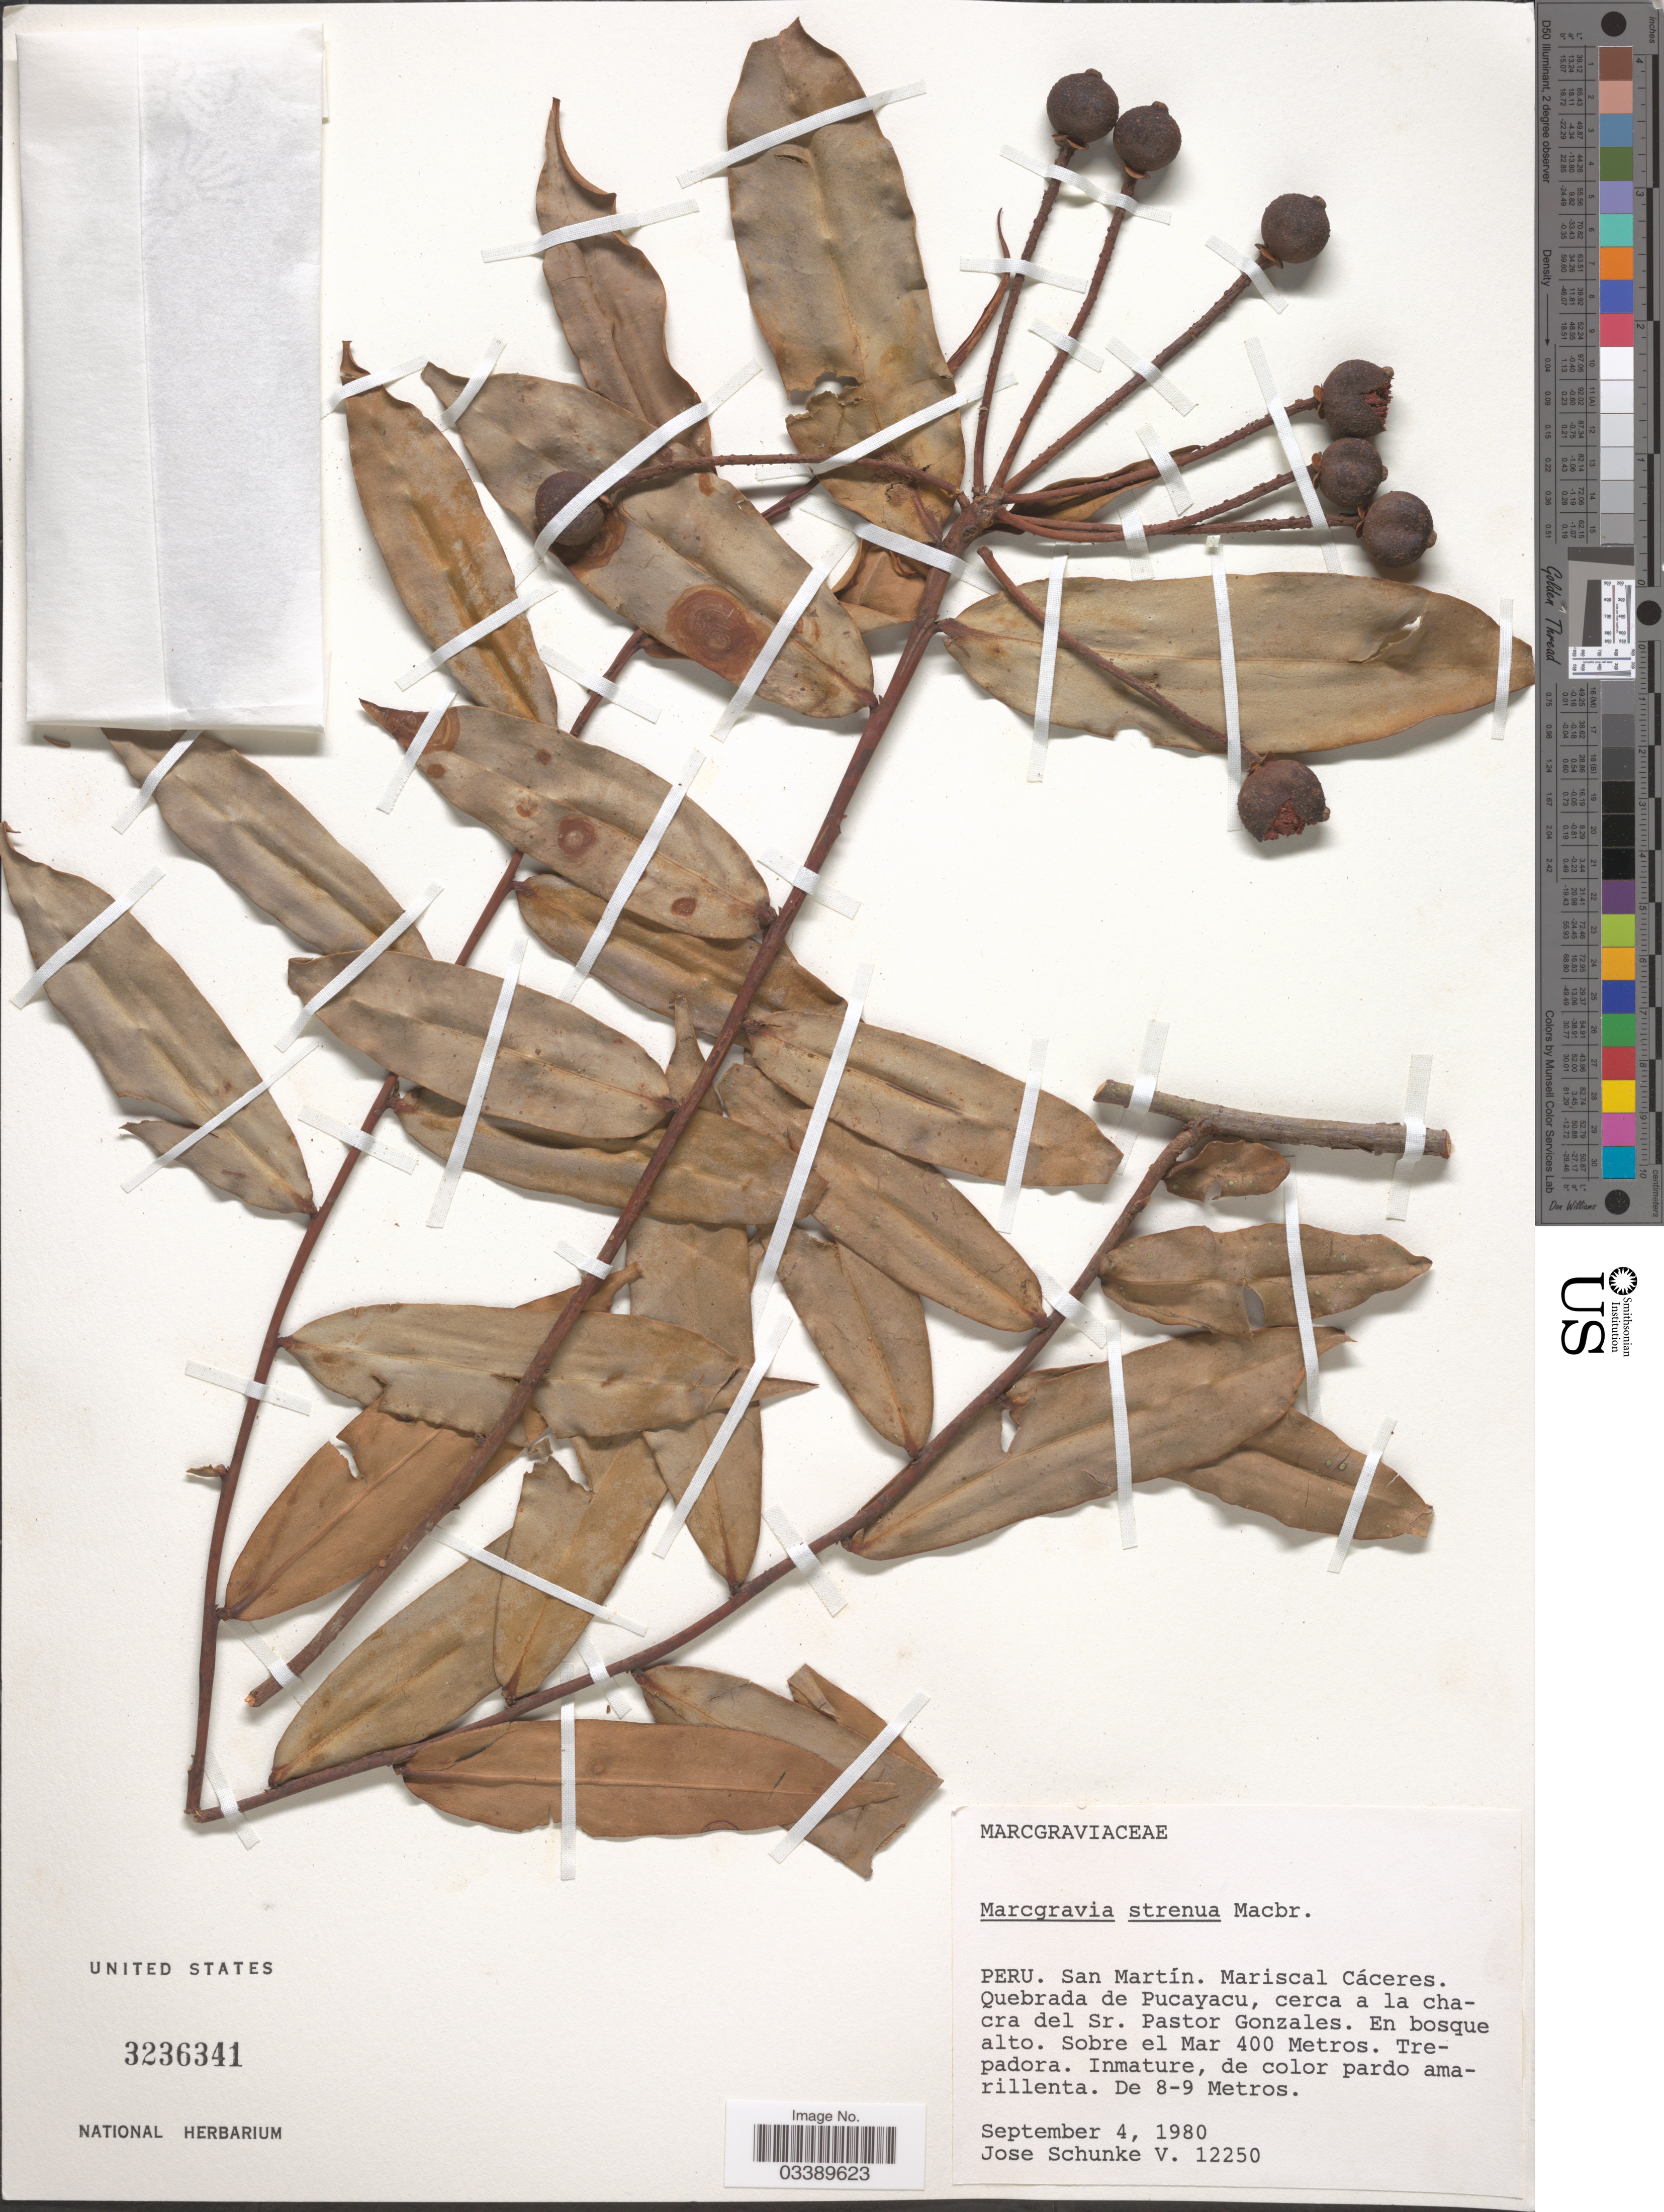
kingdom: Plantae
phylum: Tracheophyta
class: Magnoliopsida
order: Ericales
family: Marcgraviaceae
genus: Marcgravia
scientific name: Marcgravia strenua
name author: J.F. Macbr.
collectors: J. Schunke Vigo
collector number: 12250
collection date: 1980-09-04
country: Peru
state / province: San Martín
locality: Mariscal Cáceres. Quebrada de Pucayacu, cerca a la chacra del Sr. Pastor Gonzales.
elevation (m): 400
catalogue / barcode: US 3236341